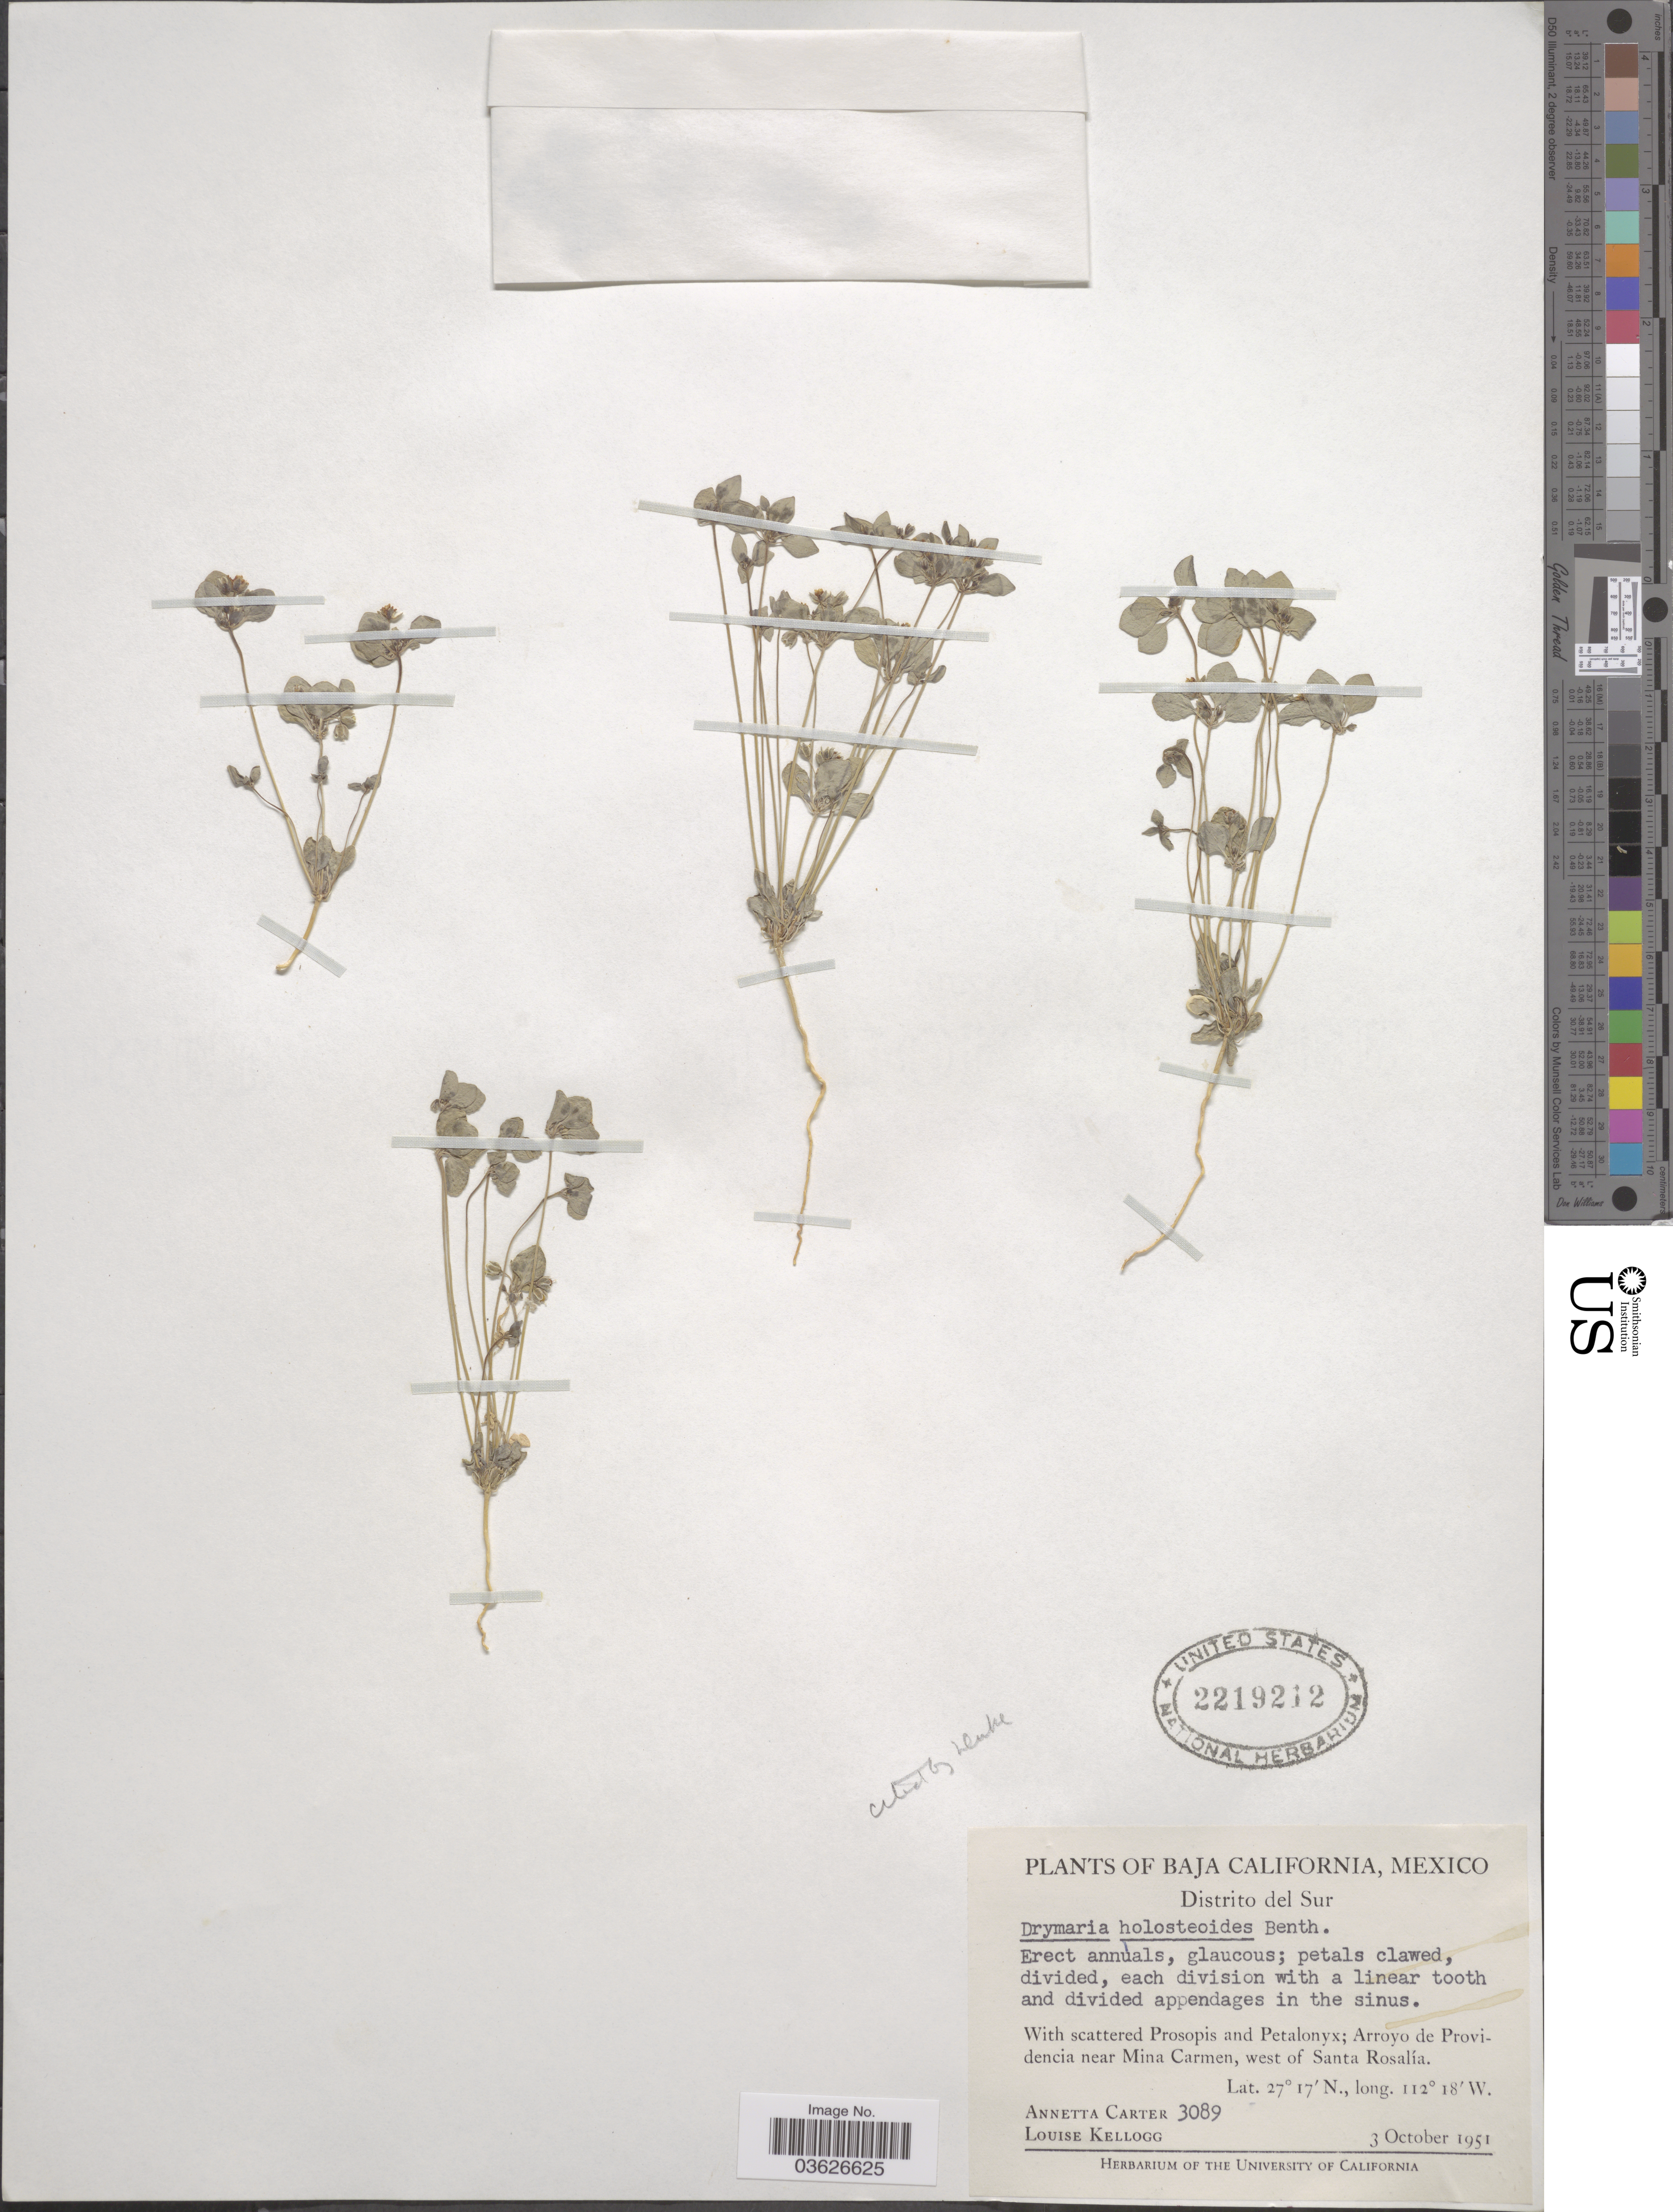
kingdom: Plantae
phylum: Tracheophyta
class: Magnoliopsida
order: Caryophyllales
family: Caryophyllaceae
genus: Drymaria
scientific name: Drymaria holosteoides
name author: Benth.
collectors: A. Carter & L. Kellogg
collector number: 3089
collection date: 1951-10-03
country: Mexico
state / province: Baja California Sur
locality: Distrito del Sur. Arroyo de Provindencia near Mina Carmen, west of Santa Rosalía.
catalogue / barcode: US 2219212